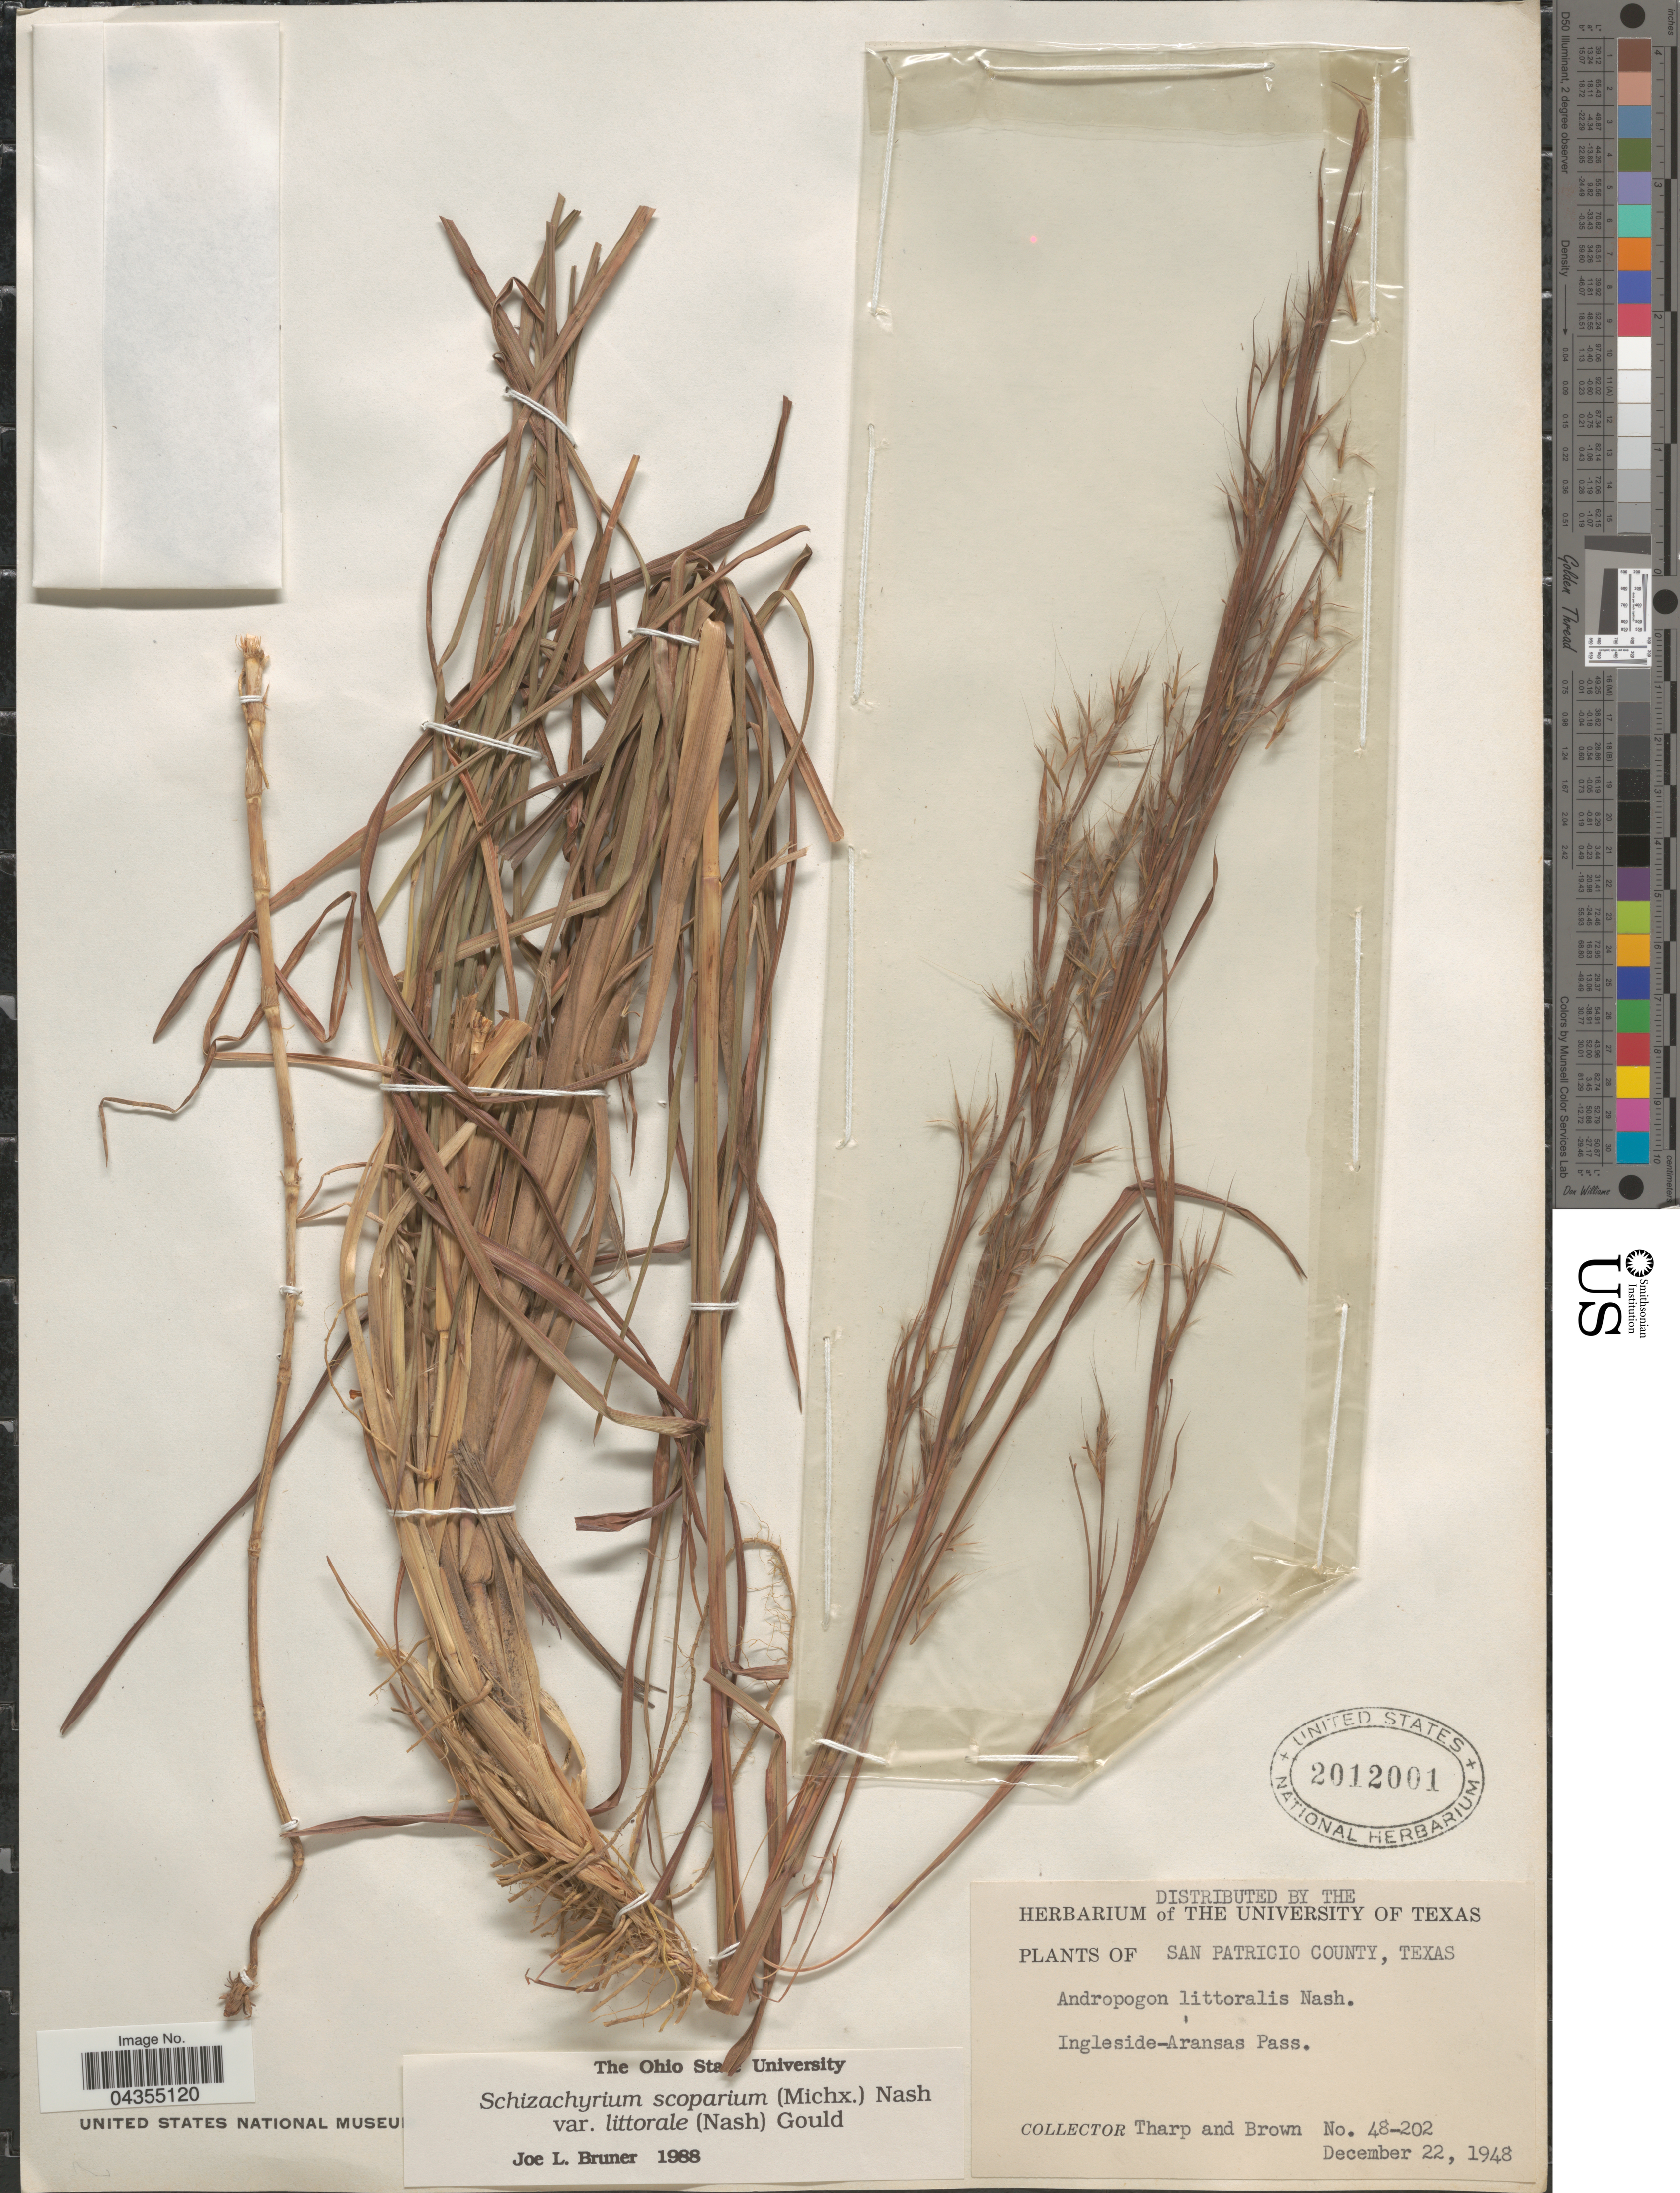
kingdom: Plantae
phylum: Tracheophyta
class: Liliopsida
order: Poales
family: Poaceae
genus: Schizachyrium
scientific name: Schizachyrium scoparium var. littorale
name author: (Nash) Gould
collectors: Tharp, -- & -- Brown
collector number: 48-202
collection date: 1948-12-22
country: United States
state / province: Texas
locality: San Patricio County. Ingleside-Aransas Pass.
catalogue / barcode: US 2012001